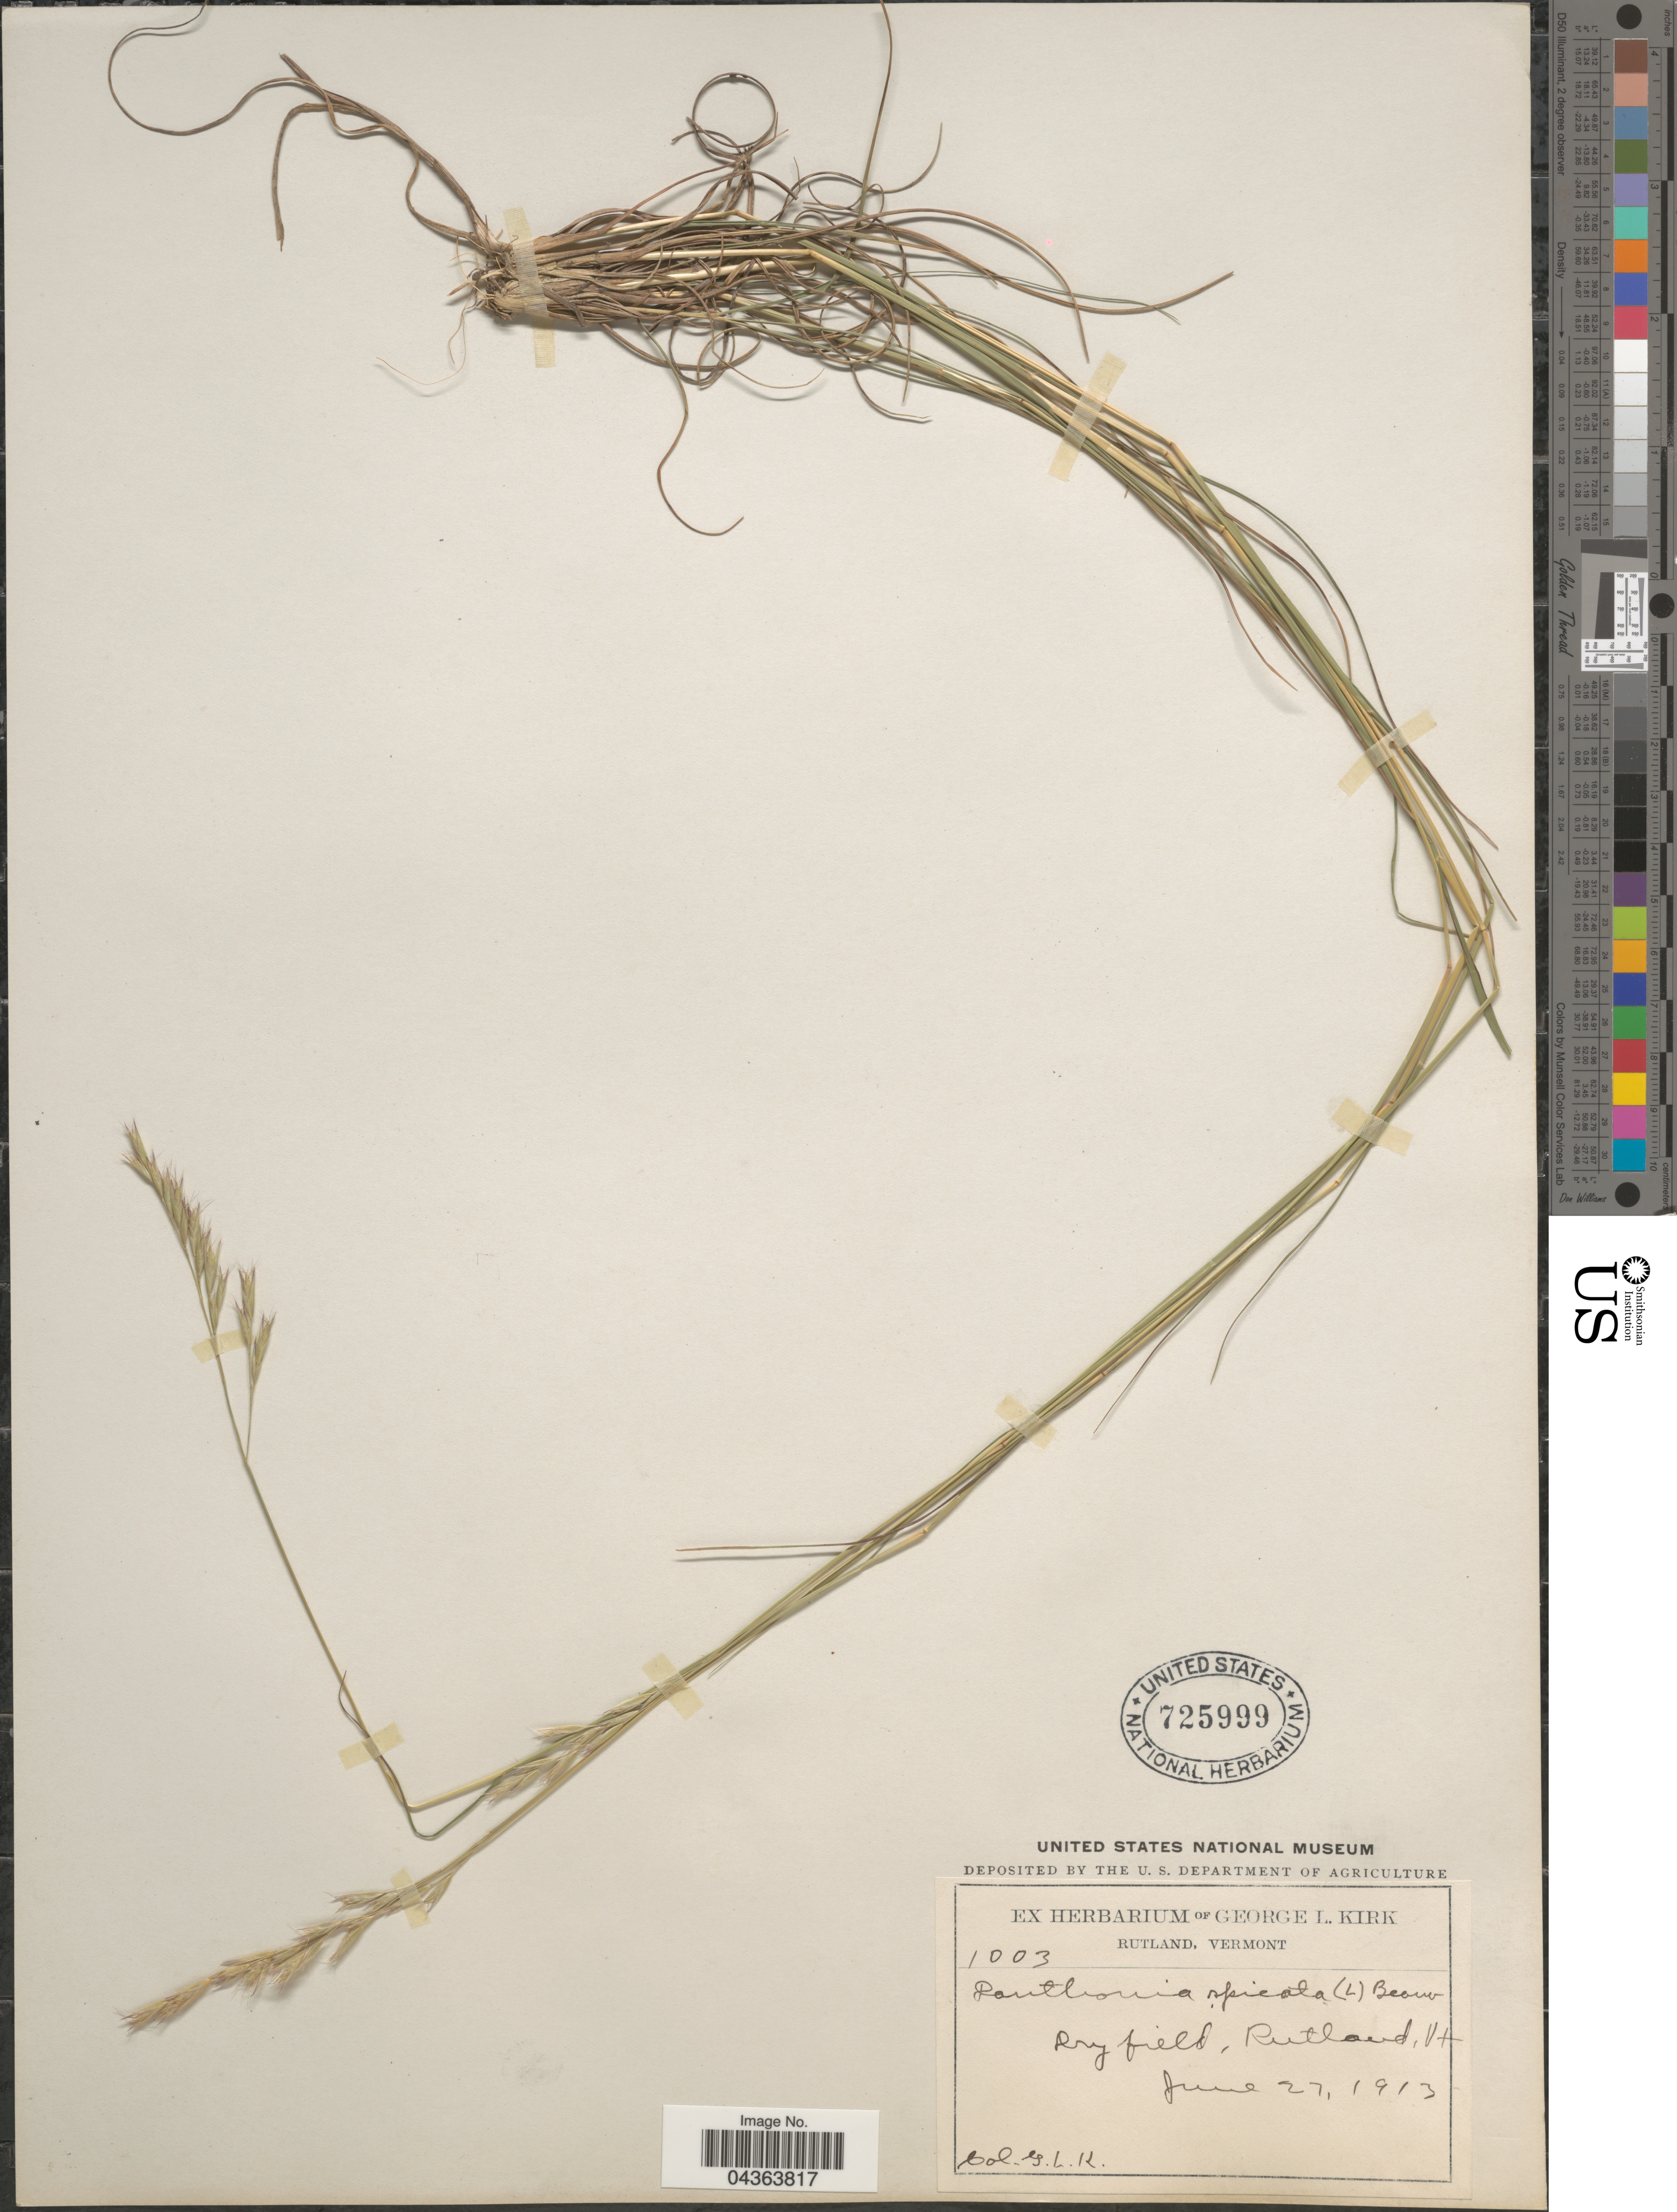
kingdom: Plantae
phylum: Tracheophyta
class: Liliopsida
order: Poales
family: Poaceae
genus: Danthonia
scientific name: Danthonia spicata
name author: (L.) P. Beauv. ex Roem. & Schult.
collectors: G. Kirk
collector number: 1003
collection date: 1913-06-27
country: United States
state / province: Vermont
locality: Rutland.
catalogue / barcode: US 725999